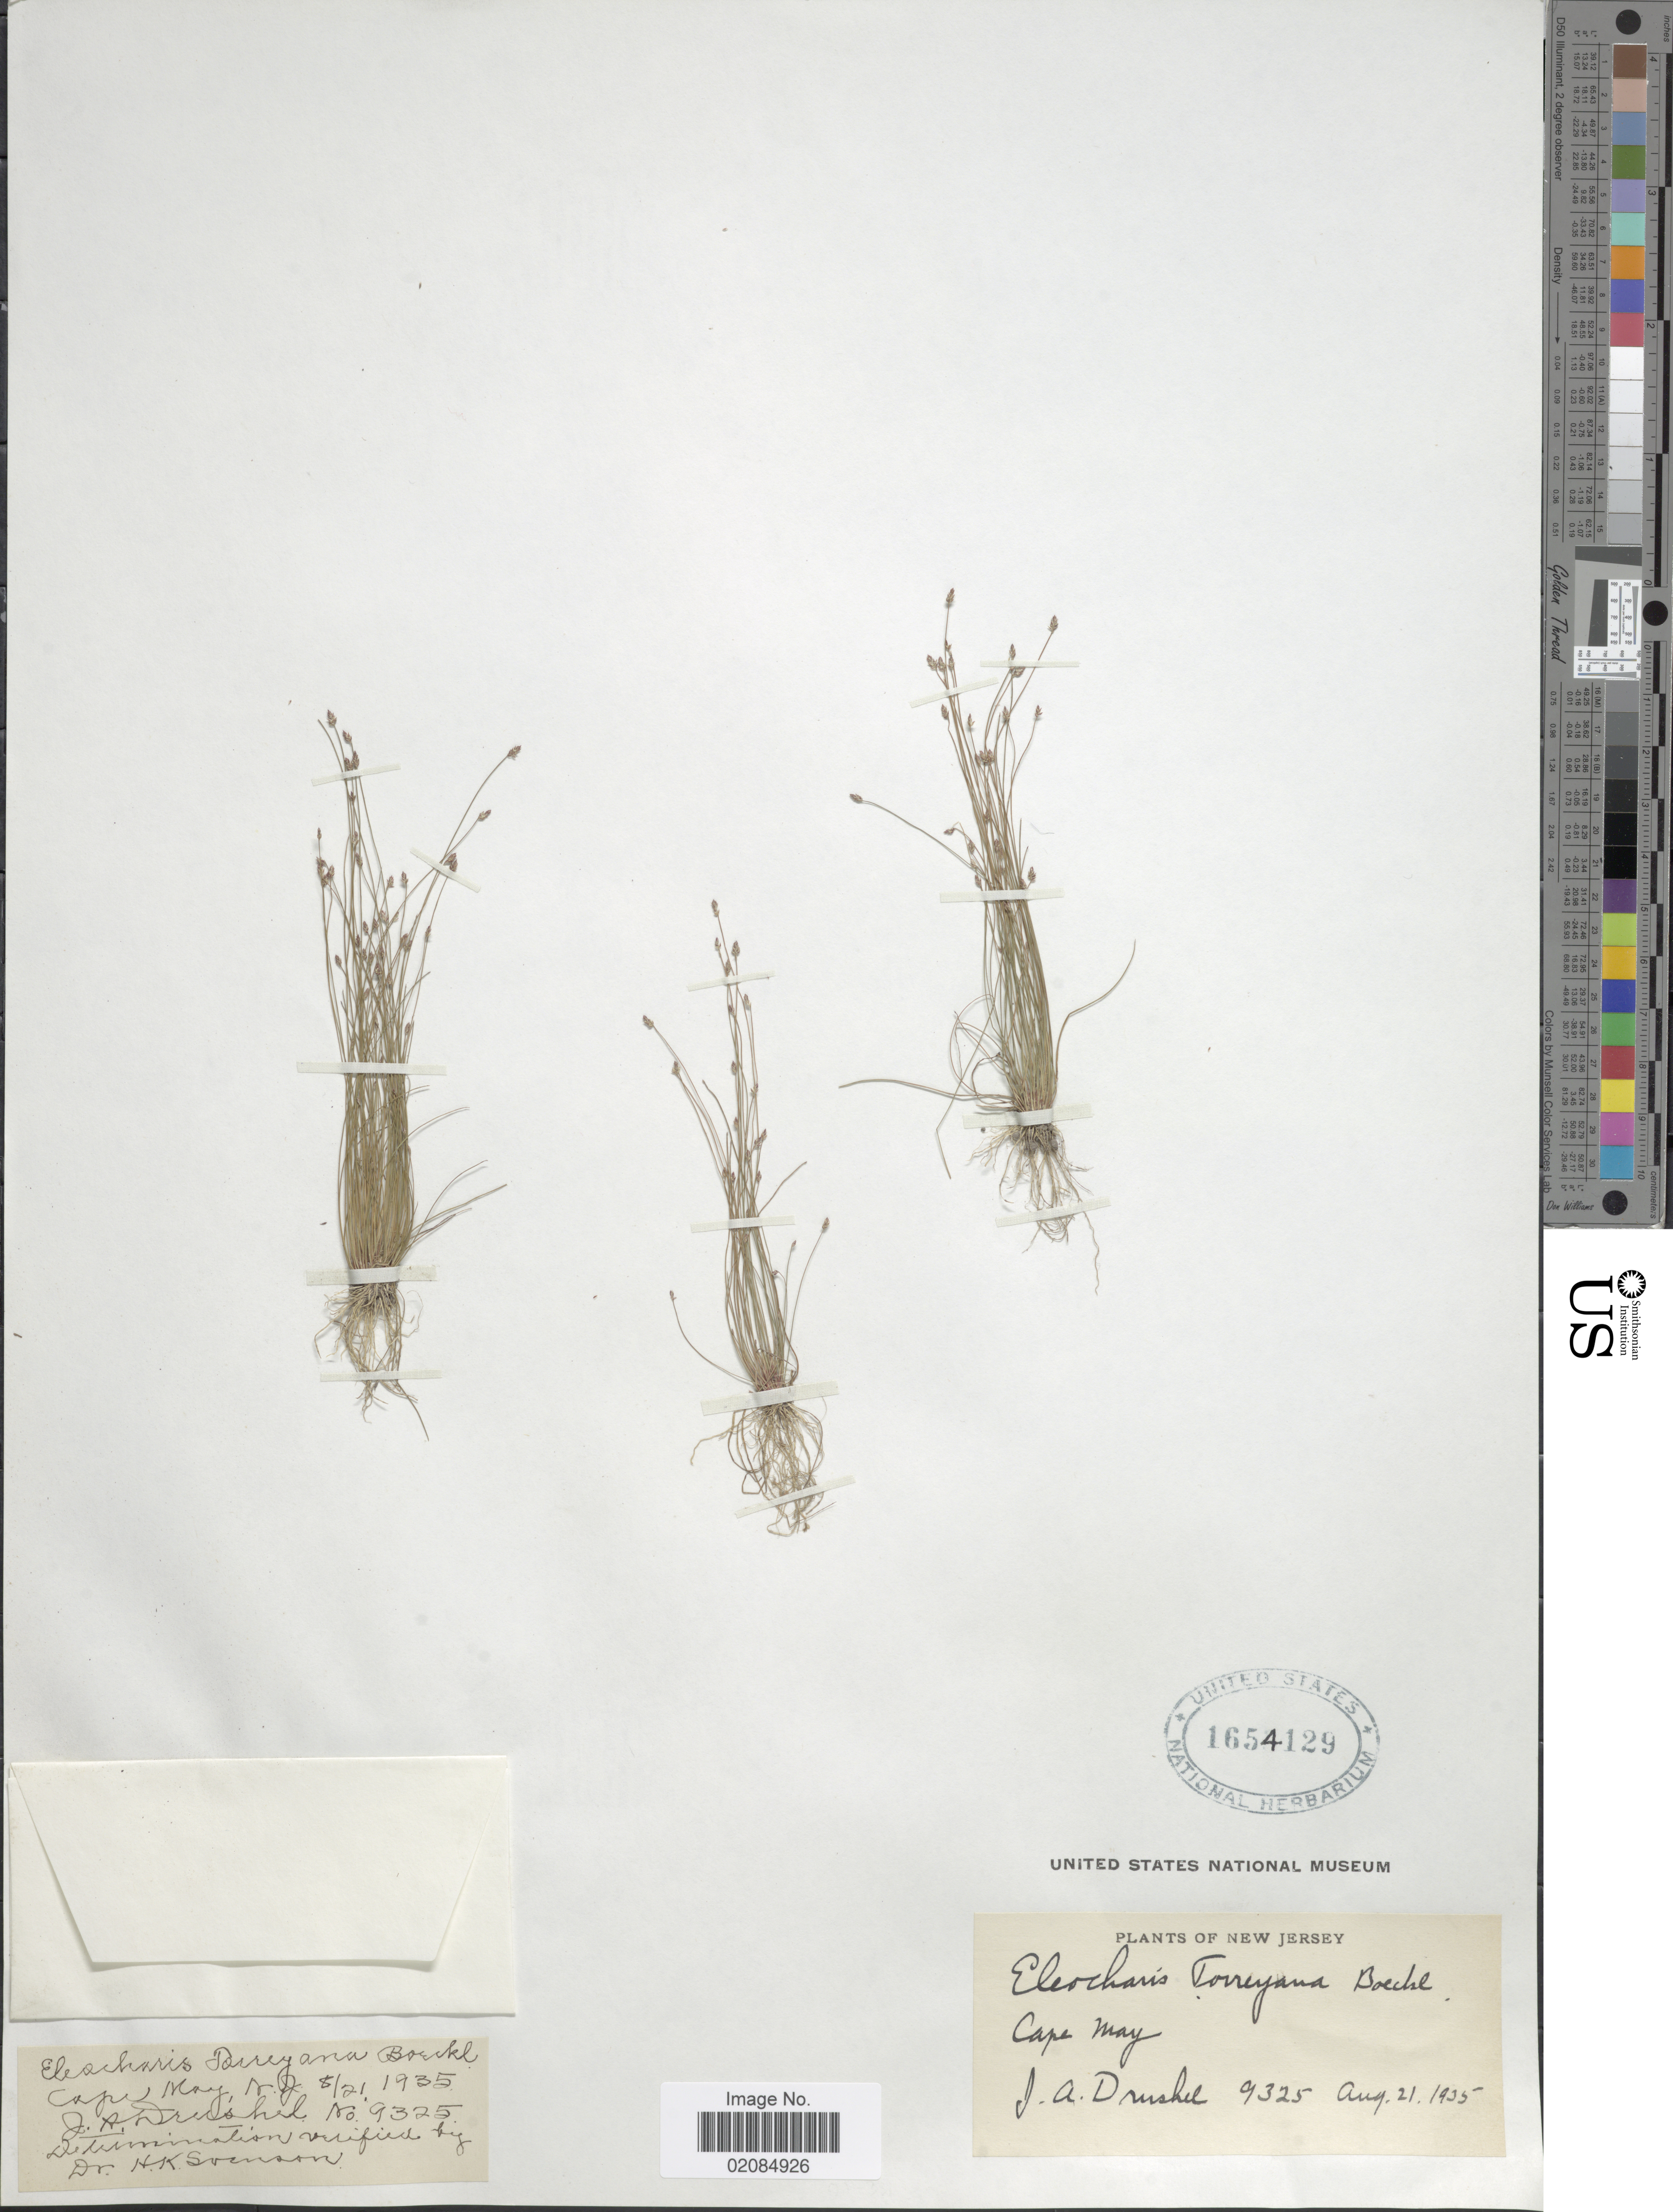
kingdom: Plantae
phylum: Tracheophyta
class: Liliopsida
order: Poales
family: Cyperaceae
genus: Eleocharis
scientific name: Eleocharis microcarpa var. filiculmis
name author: Torr.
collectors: J. A. Drushel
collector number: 9325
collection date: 1935-08-21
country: United States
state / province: New Jersey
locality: Cap May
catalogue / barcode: US 1654129